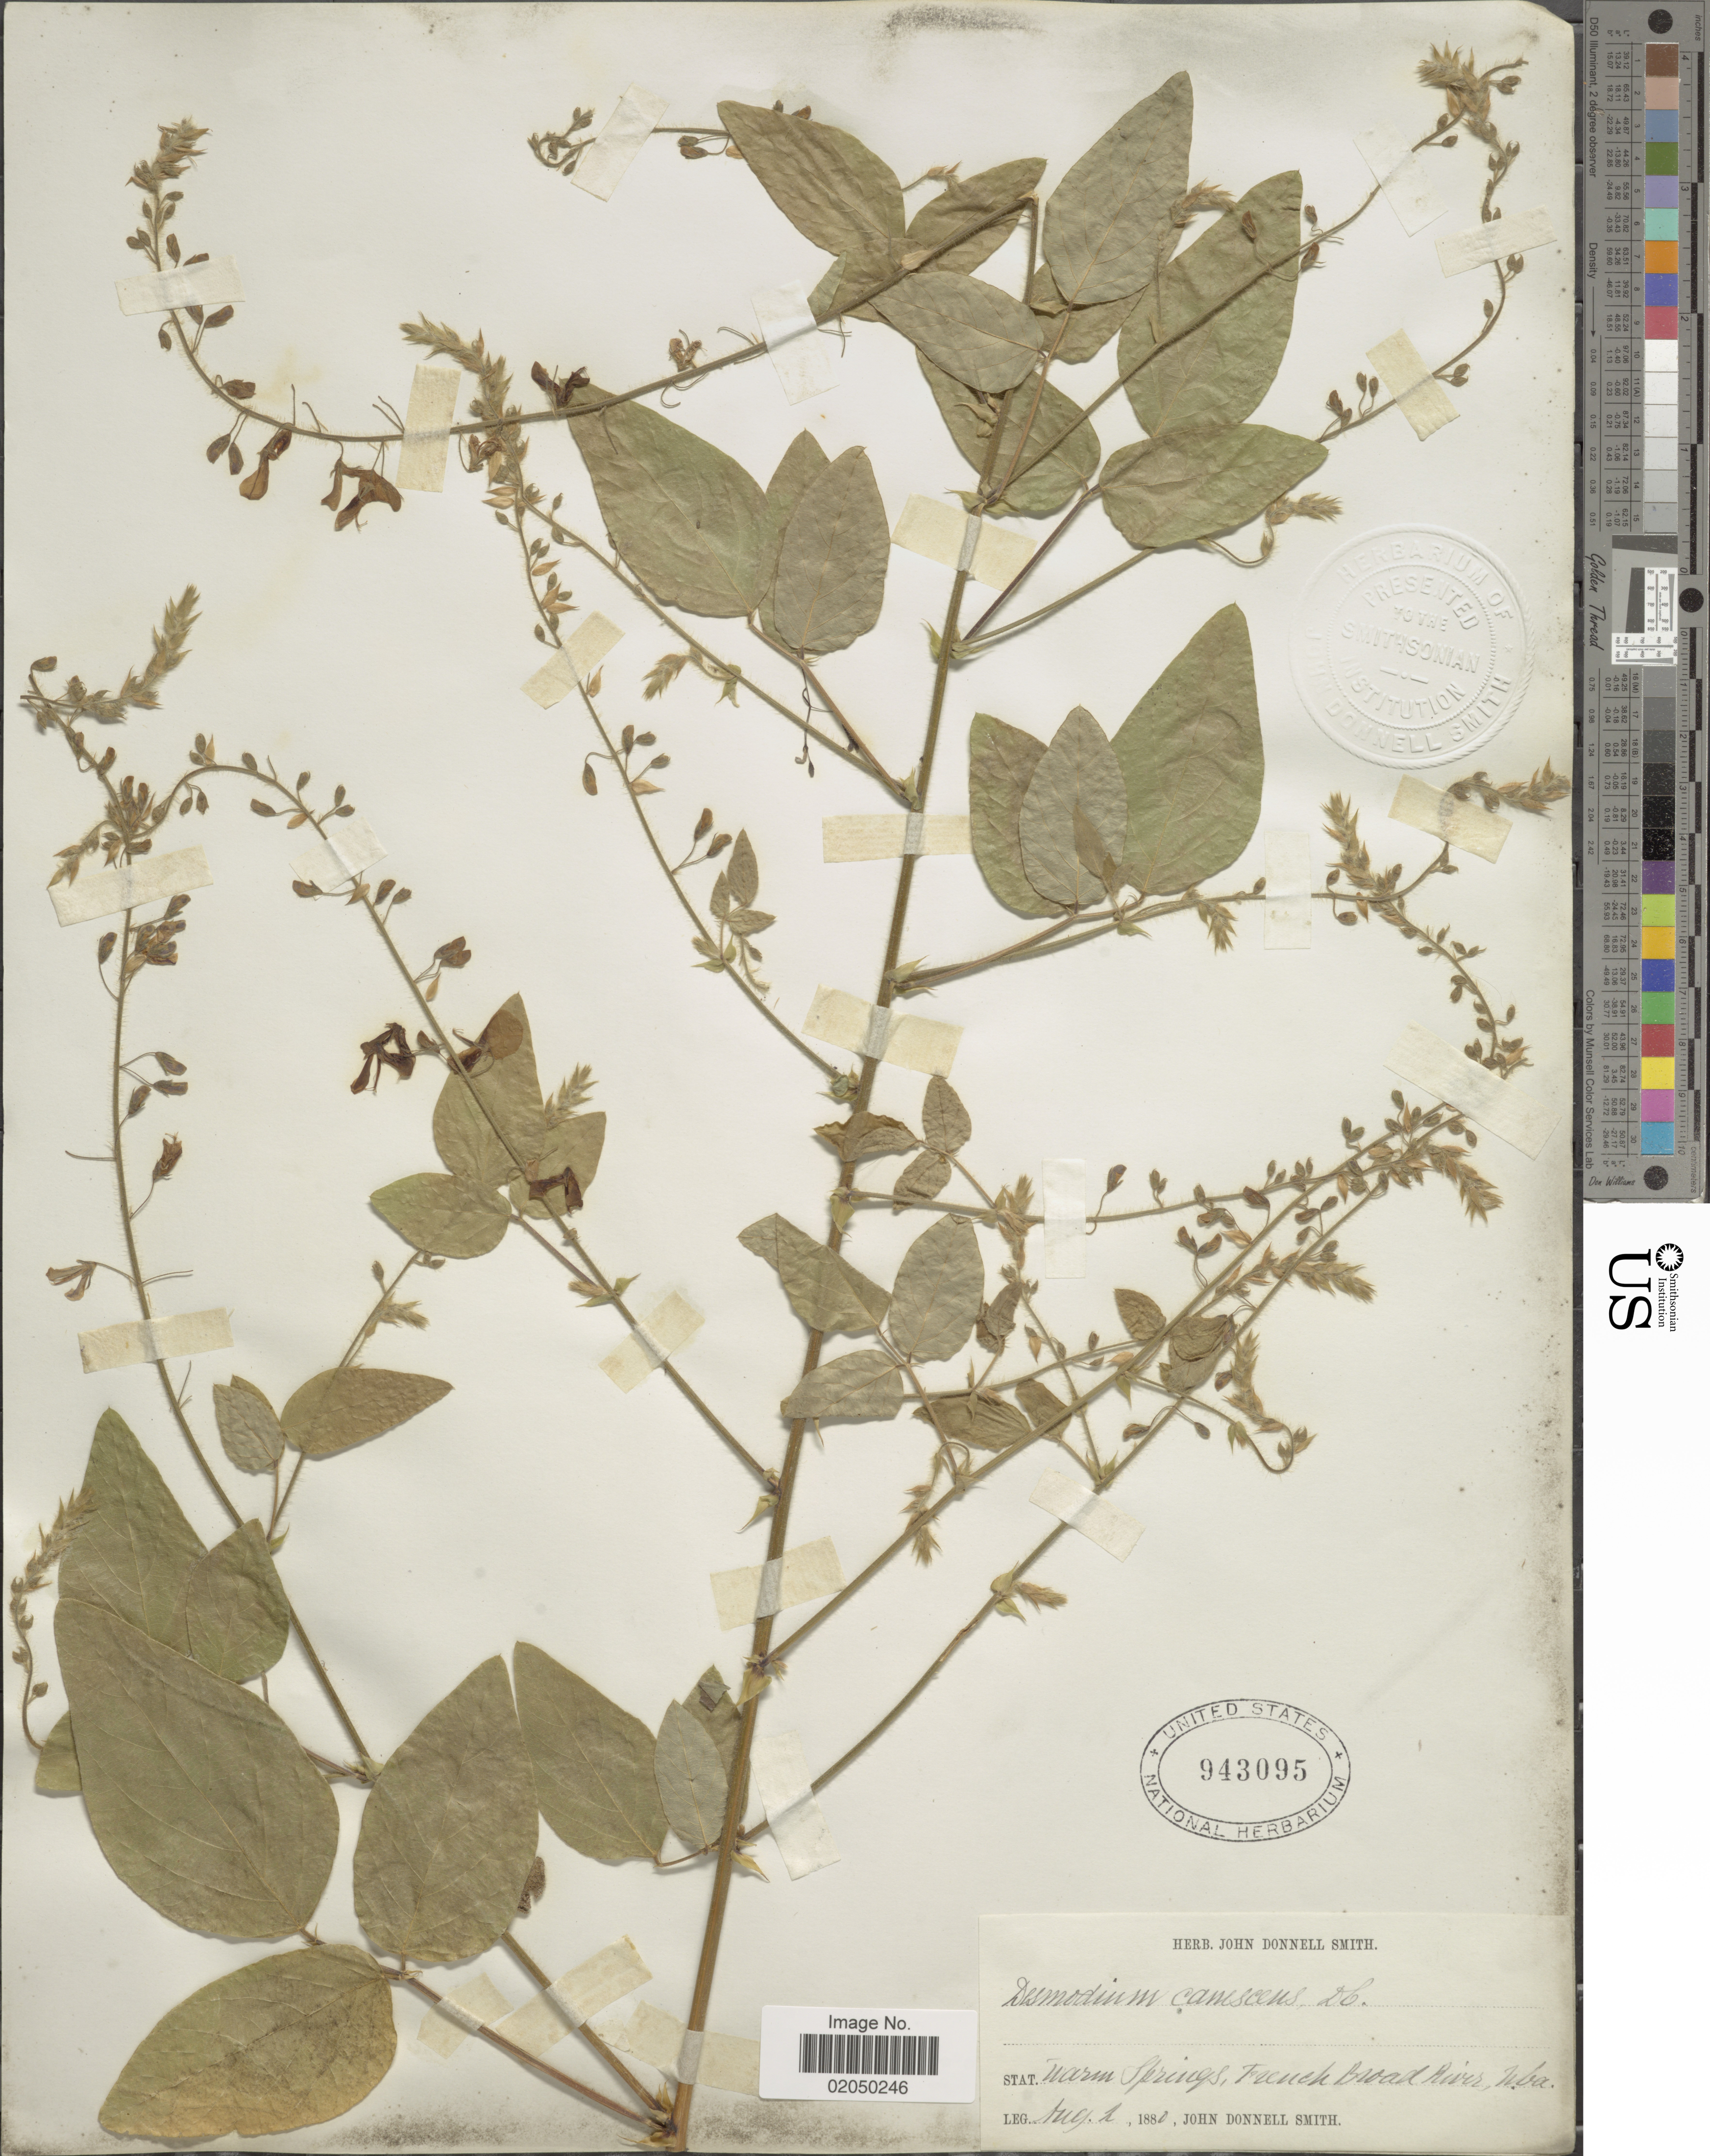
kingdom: Plantae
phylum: Tracheophyta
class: Magnoliopsida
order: Fabales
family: Fabaceae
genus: Desmodium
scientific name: Desmodium canescens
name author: (L.) DC.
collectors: J. Donnell Smith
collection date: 1880-08-02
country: United States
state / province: Nebraska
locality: Warm Springs, French Broad River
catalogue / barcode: US 943095